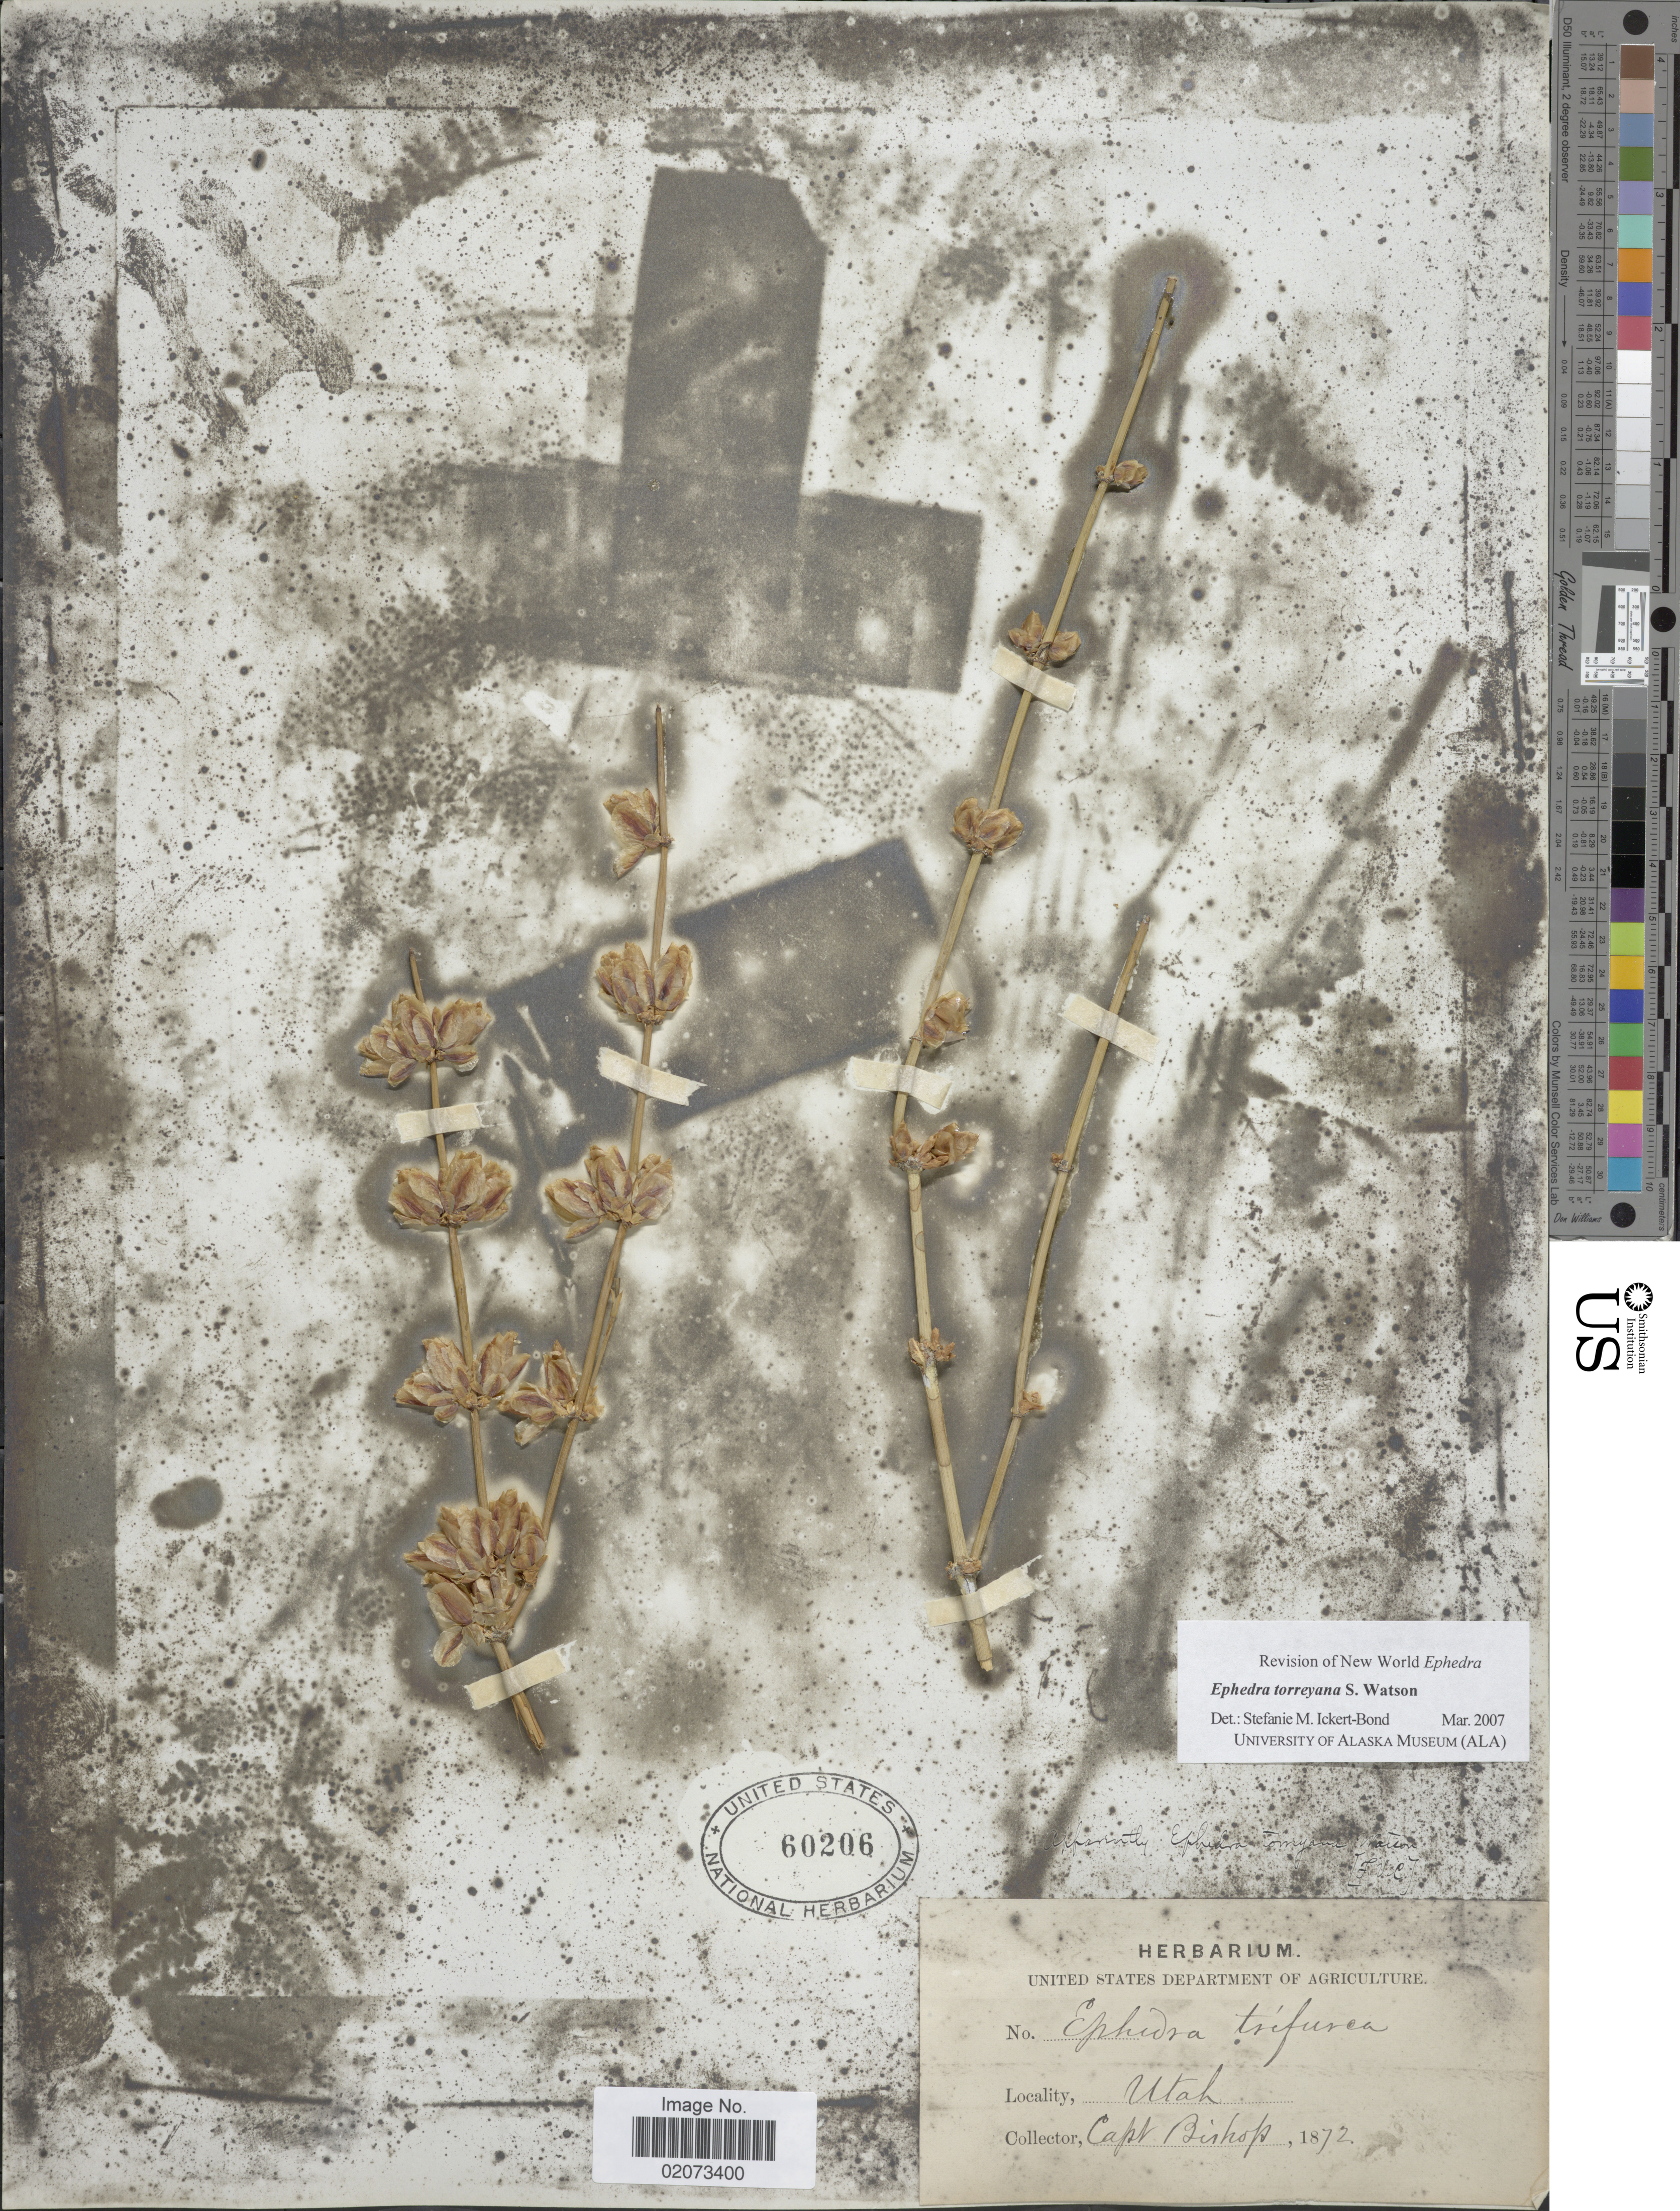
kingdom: Plantae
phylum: Tracheophyta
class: Gnetopsida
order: Ephedrales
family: Ephedraceae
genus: Ephedra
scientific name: Ephedra torreyana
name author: S. Watson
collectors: F. M. Bishop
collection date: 1872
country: United States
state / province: Utah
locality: Utah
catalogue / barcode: US 60206